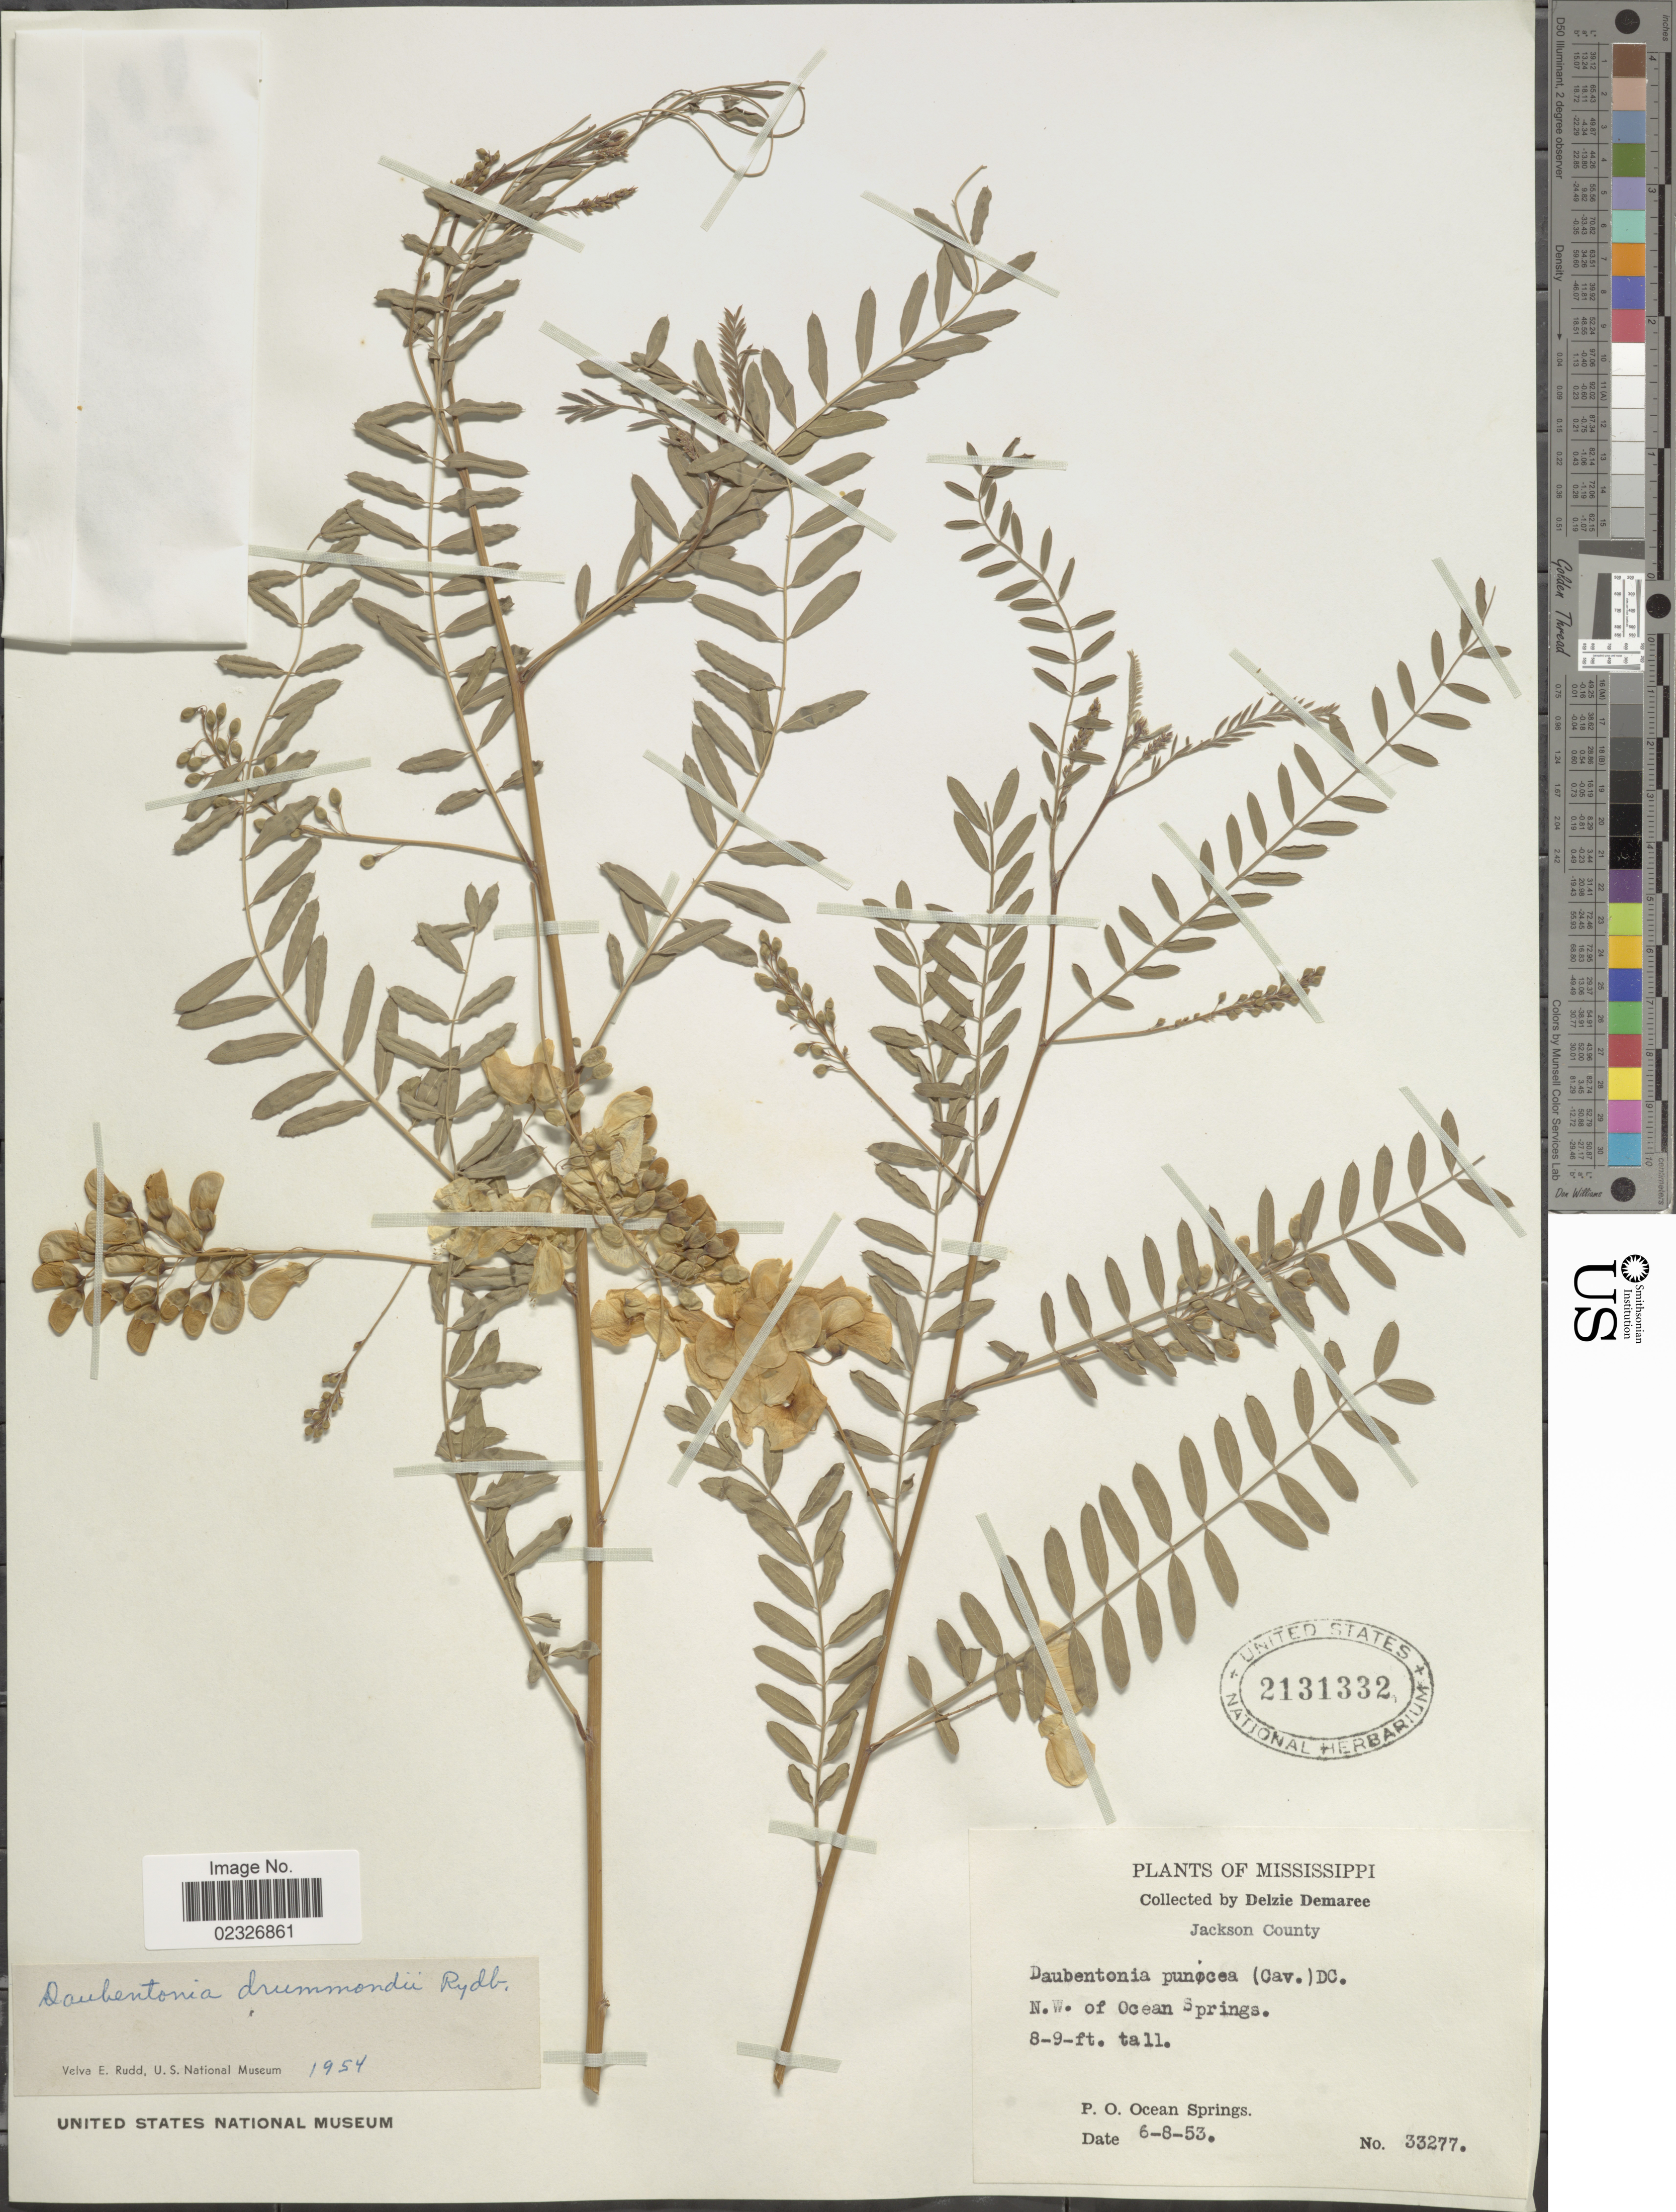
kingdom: Plantae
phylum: Tracheophyta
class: Magnoliopsida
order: Fabales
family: Fabaceae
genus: Sesbania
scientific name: Sesbania drummondii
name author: (Rydb.) Cory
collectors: D. Demaree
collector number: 33277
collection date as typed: Transcribed d/m/y: 8/6/53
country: United States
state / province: Mississippi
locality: Jackson County, N.W. of Ocean Springs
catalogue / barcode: US 2131332